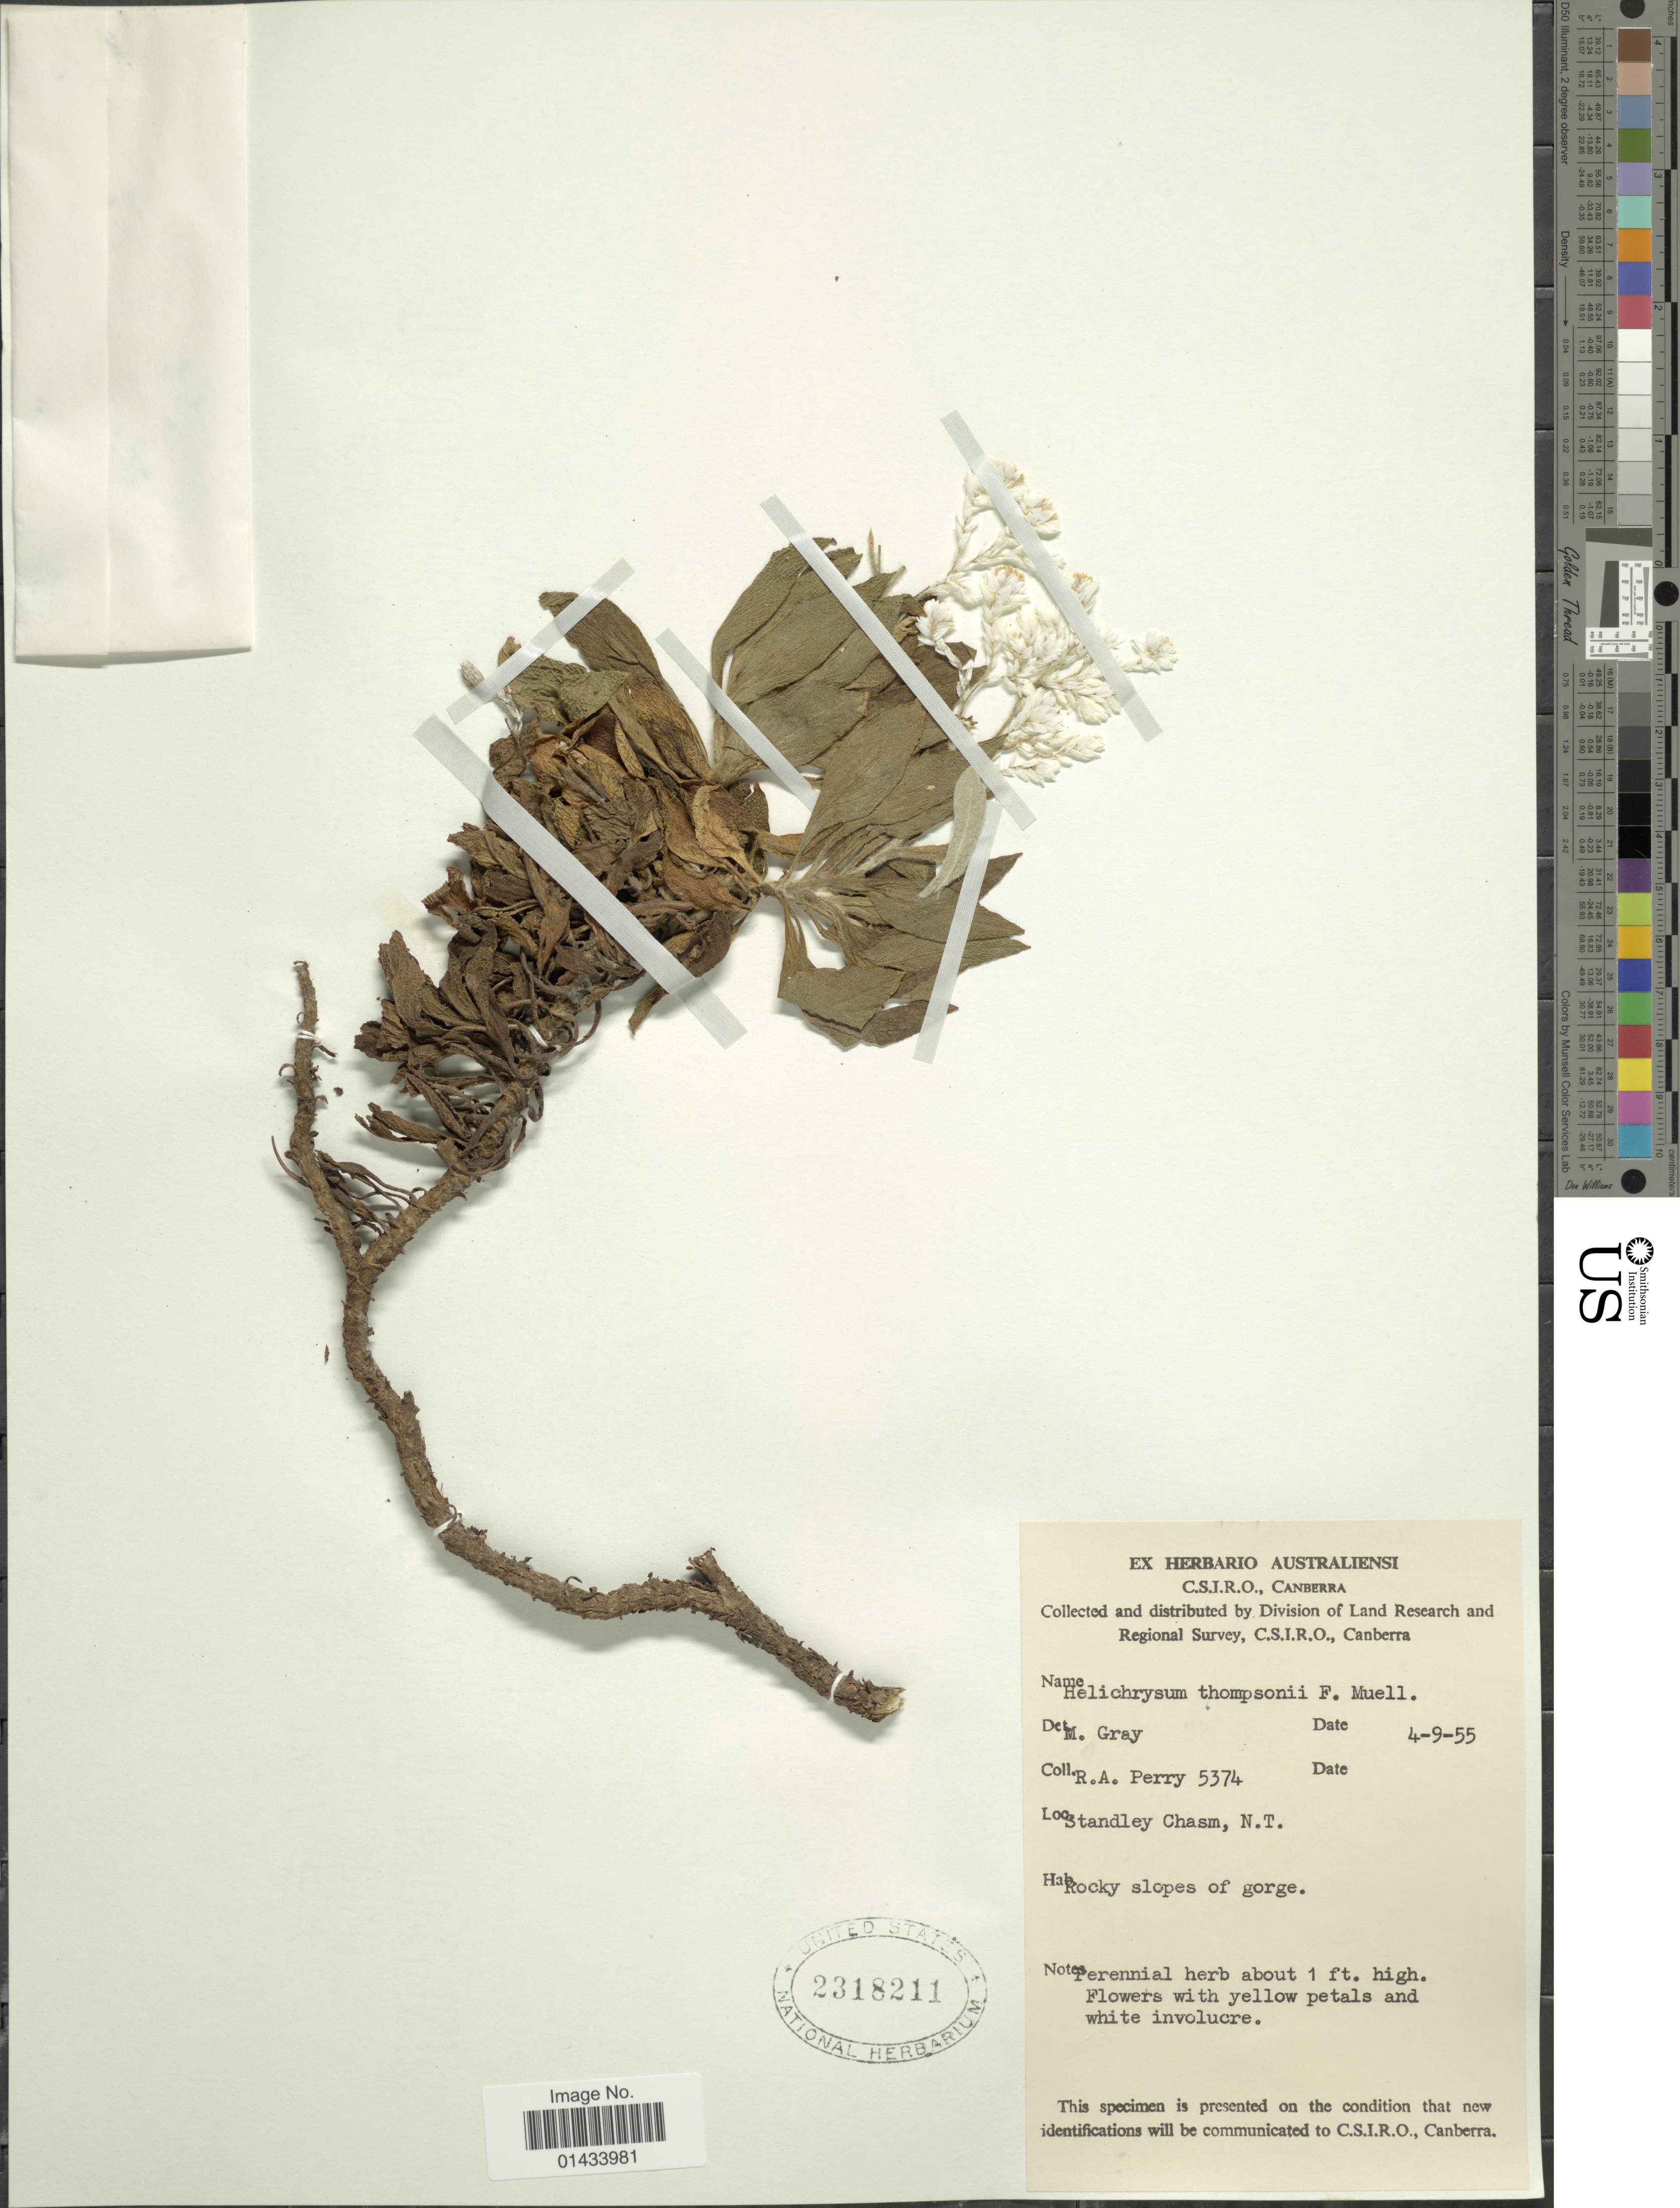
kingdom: Plantae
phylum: Tracheophyta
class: Magnoliopsida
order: Asterales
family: Asteraceae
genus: Cremnothamnus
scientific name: Cremnothamnus thomsonii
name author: (F. Muell.) Puttock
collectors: Perry, R. A.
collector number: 5374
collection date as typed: Transcribed d/m/y: 4/9/55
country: Australia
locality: Standley Chasm, N.T., rocky slope of gorge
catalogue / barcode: US 231822